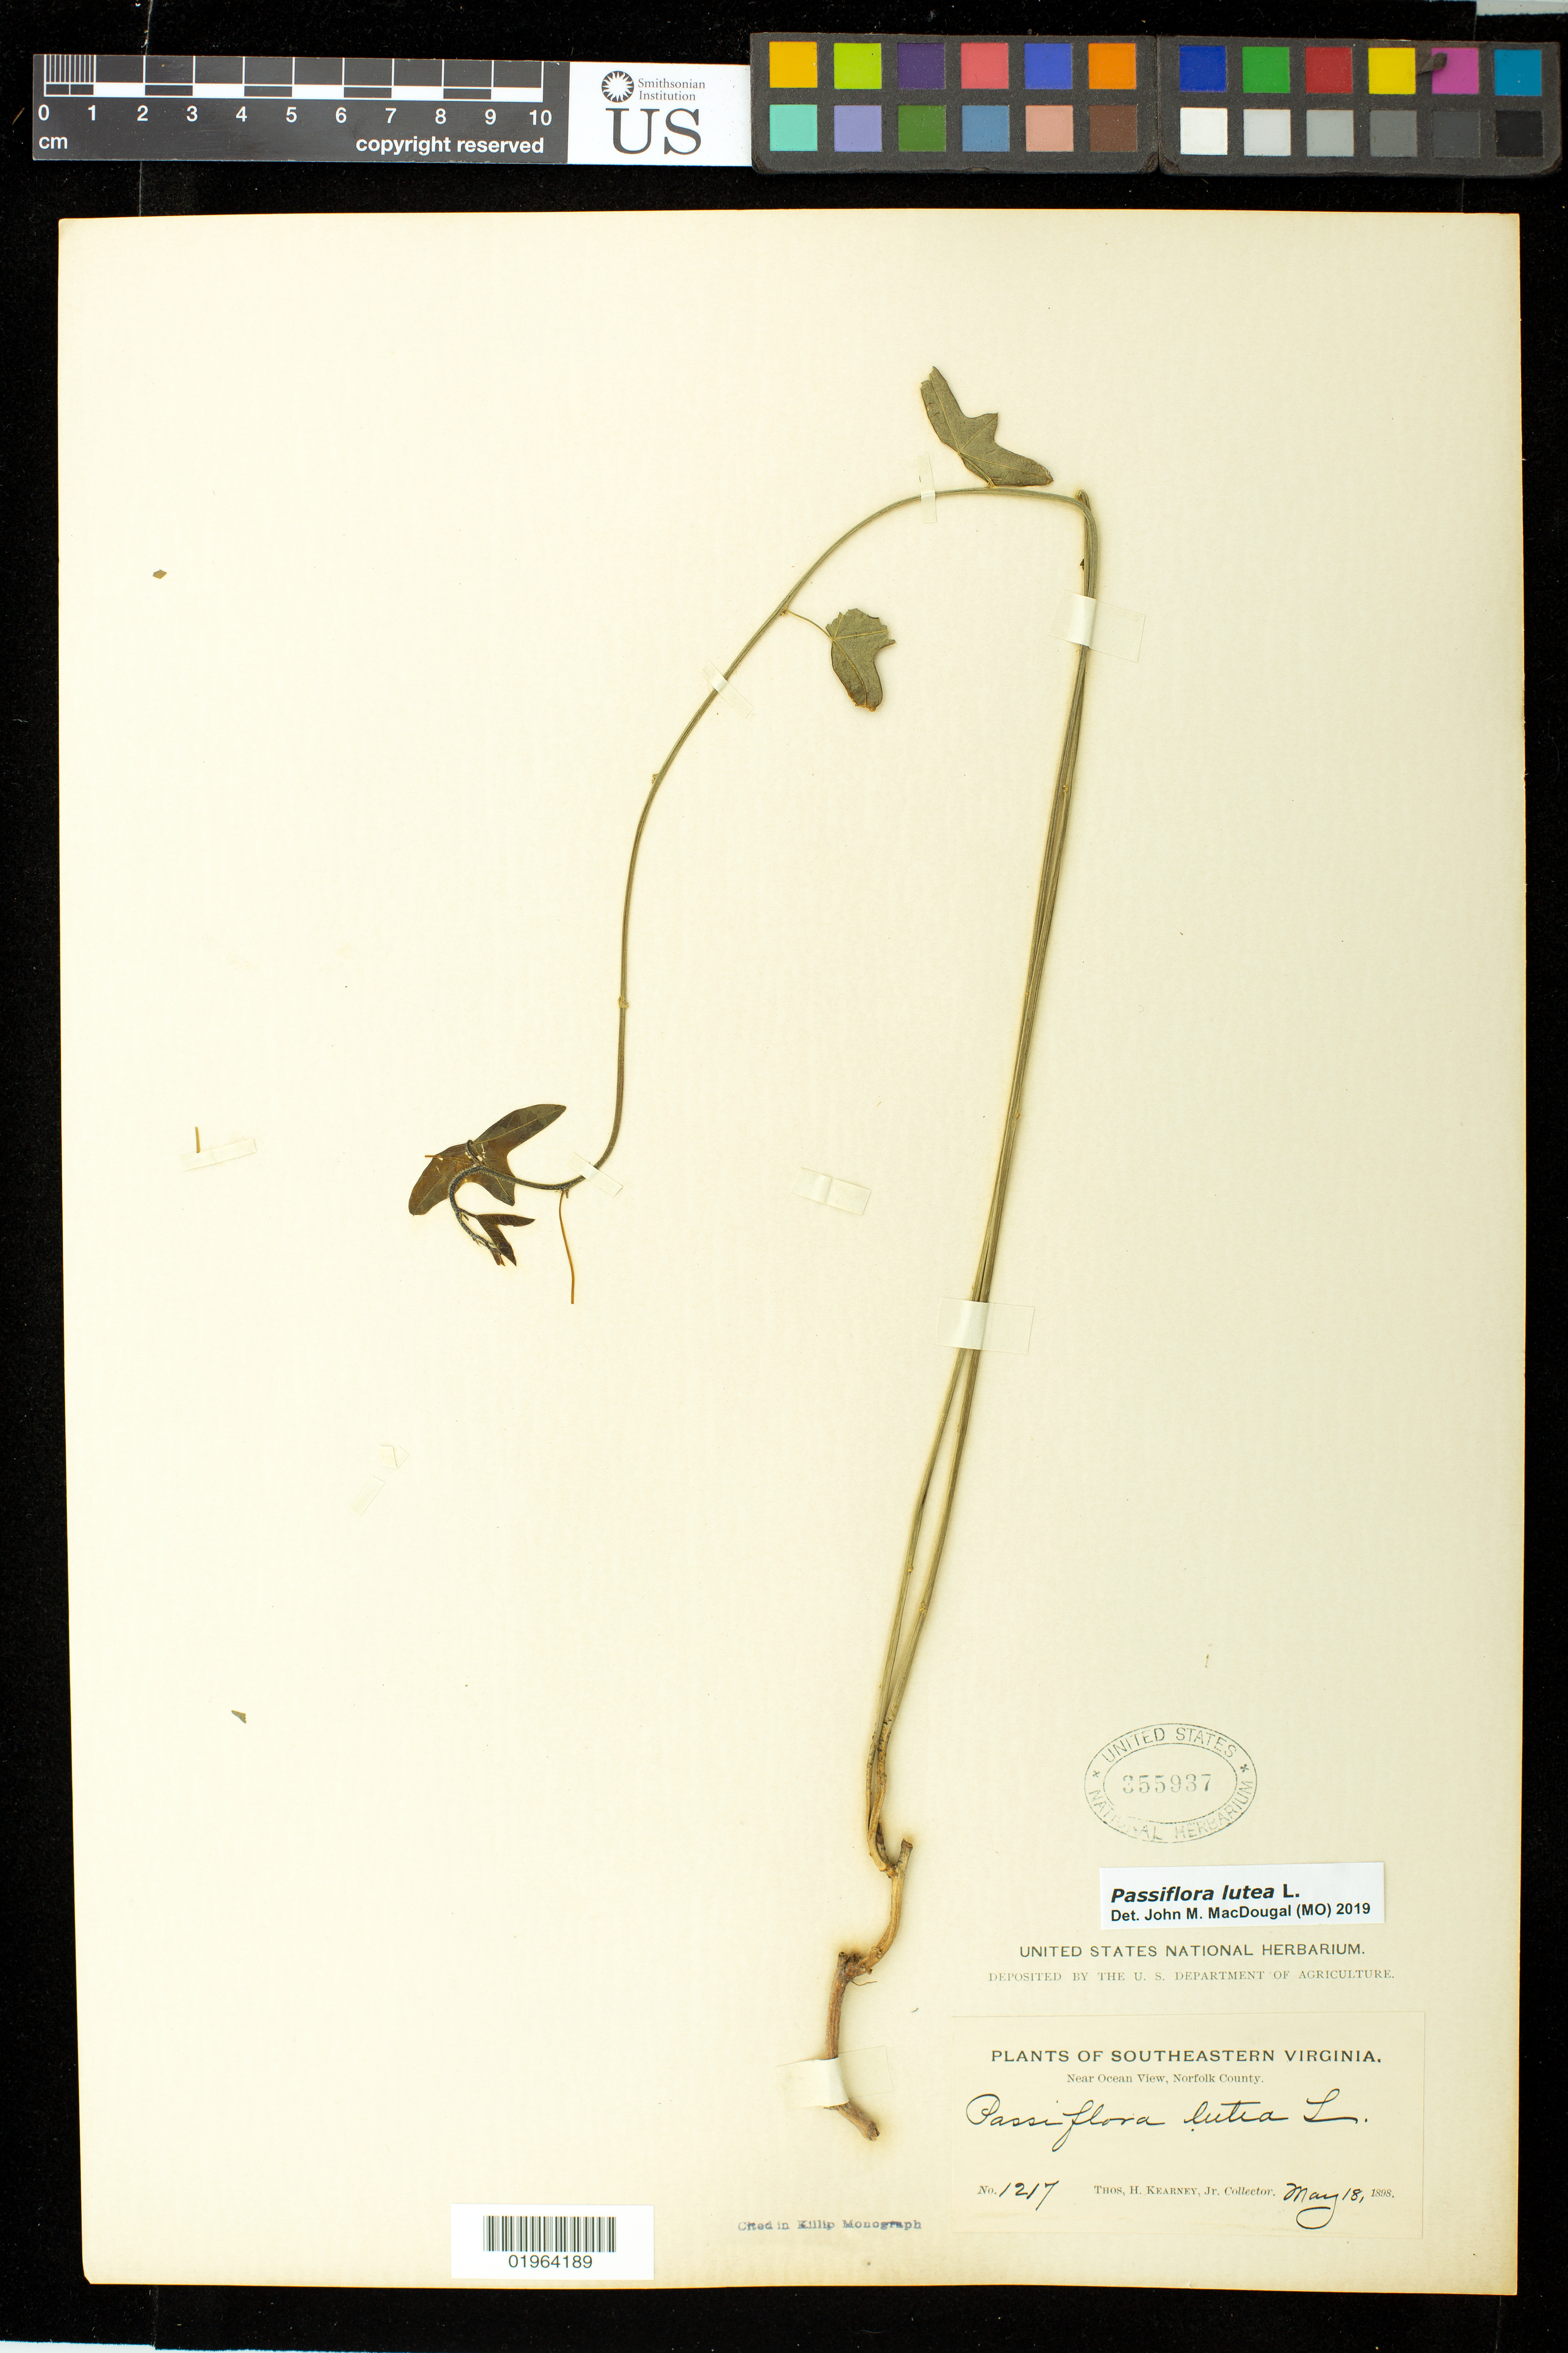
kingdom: Plantae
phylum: Tracheophyta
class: Magnoliopsida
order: Malpighiales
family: Passifloraceae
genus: Passiflora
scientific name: Passiflora lutea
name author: L.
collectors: T. H. Kearney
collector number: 1217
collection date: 1898-05-18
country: United States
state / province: Virginia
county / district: City of Norfolk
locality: Near Ocean View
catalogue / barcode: US 355937